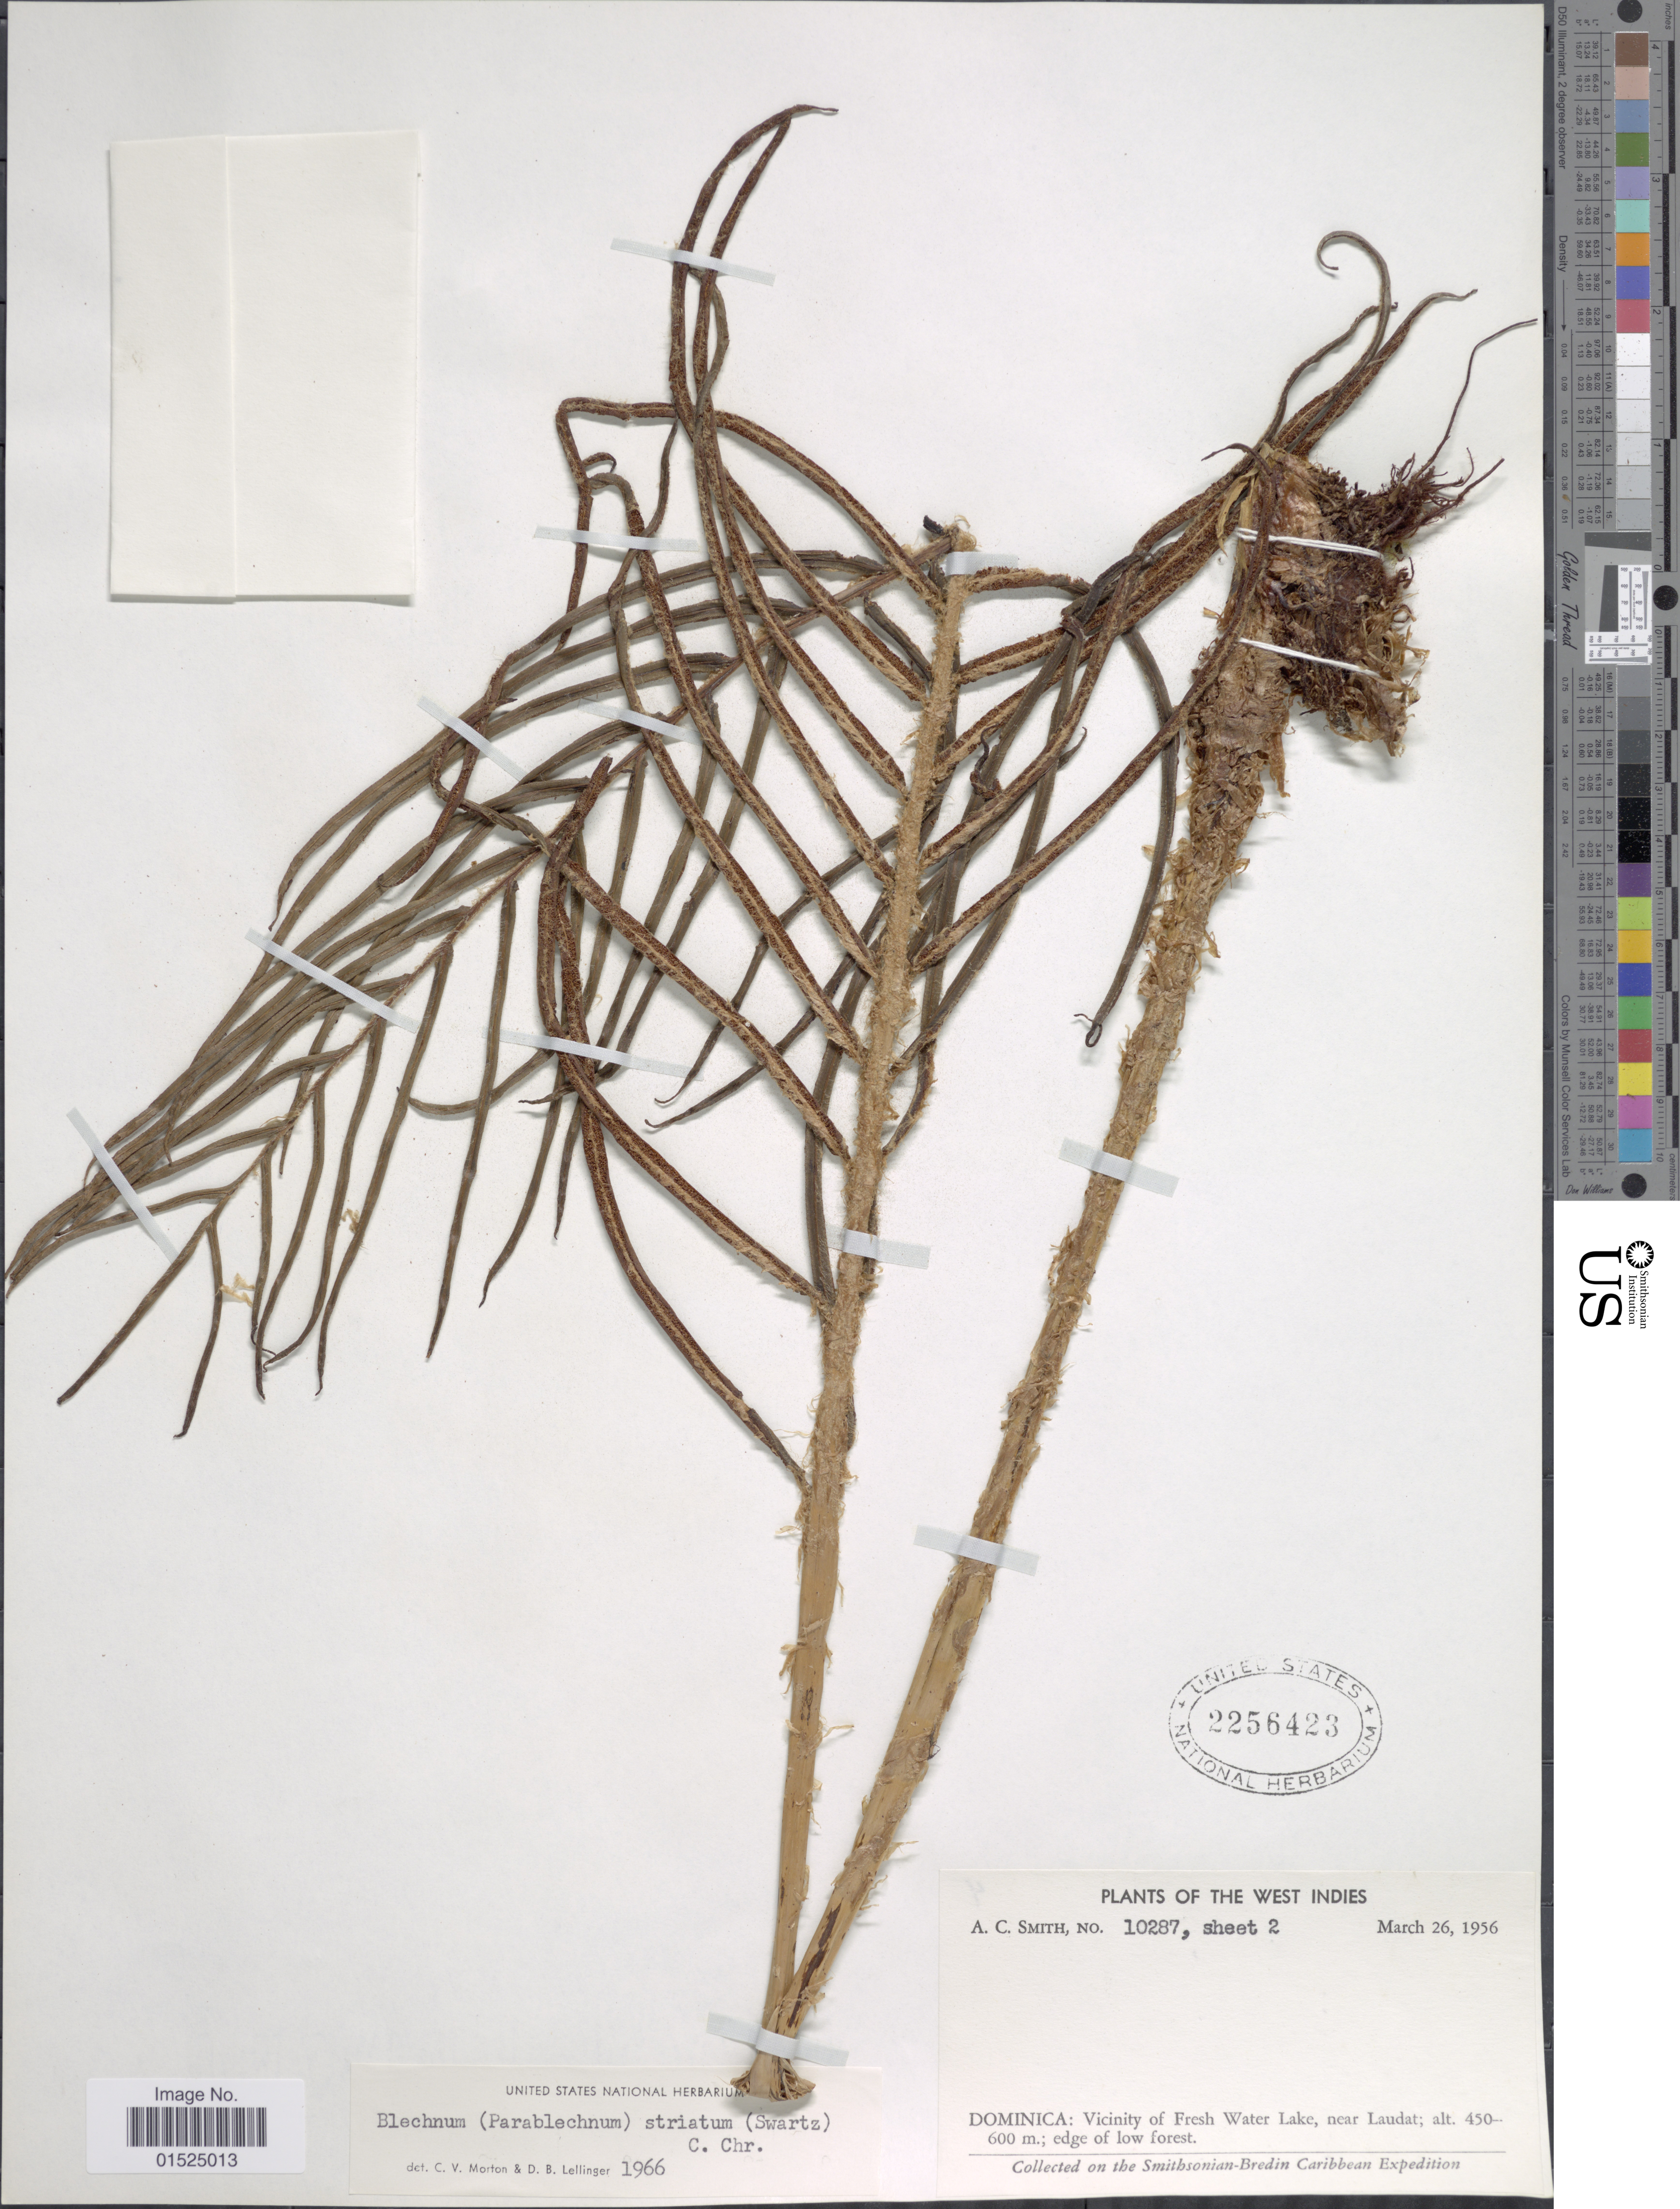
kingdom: Plantae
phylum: Tracheophyta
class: Polypodiopsida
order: Polypodiales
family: Blechnaceae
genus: Blechnum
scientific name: Blechnum ryanii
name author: Hieron.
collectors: A. C. Smith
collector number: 10287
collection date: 1956-03-26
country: Dominica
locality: Fresh Water Lake, near Laudat, edge of low forest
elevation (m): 450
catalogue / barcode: US 2256423